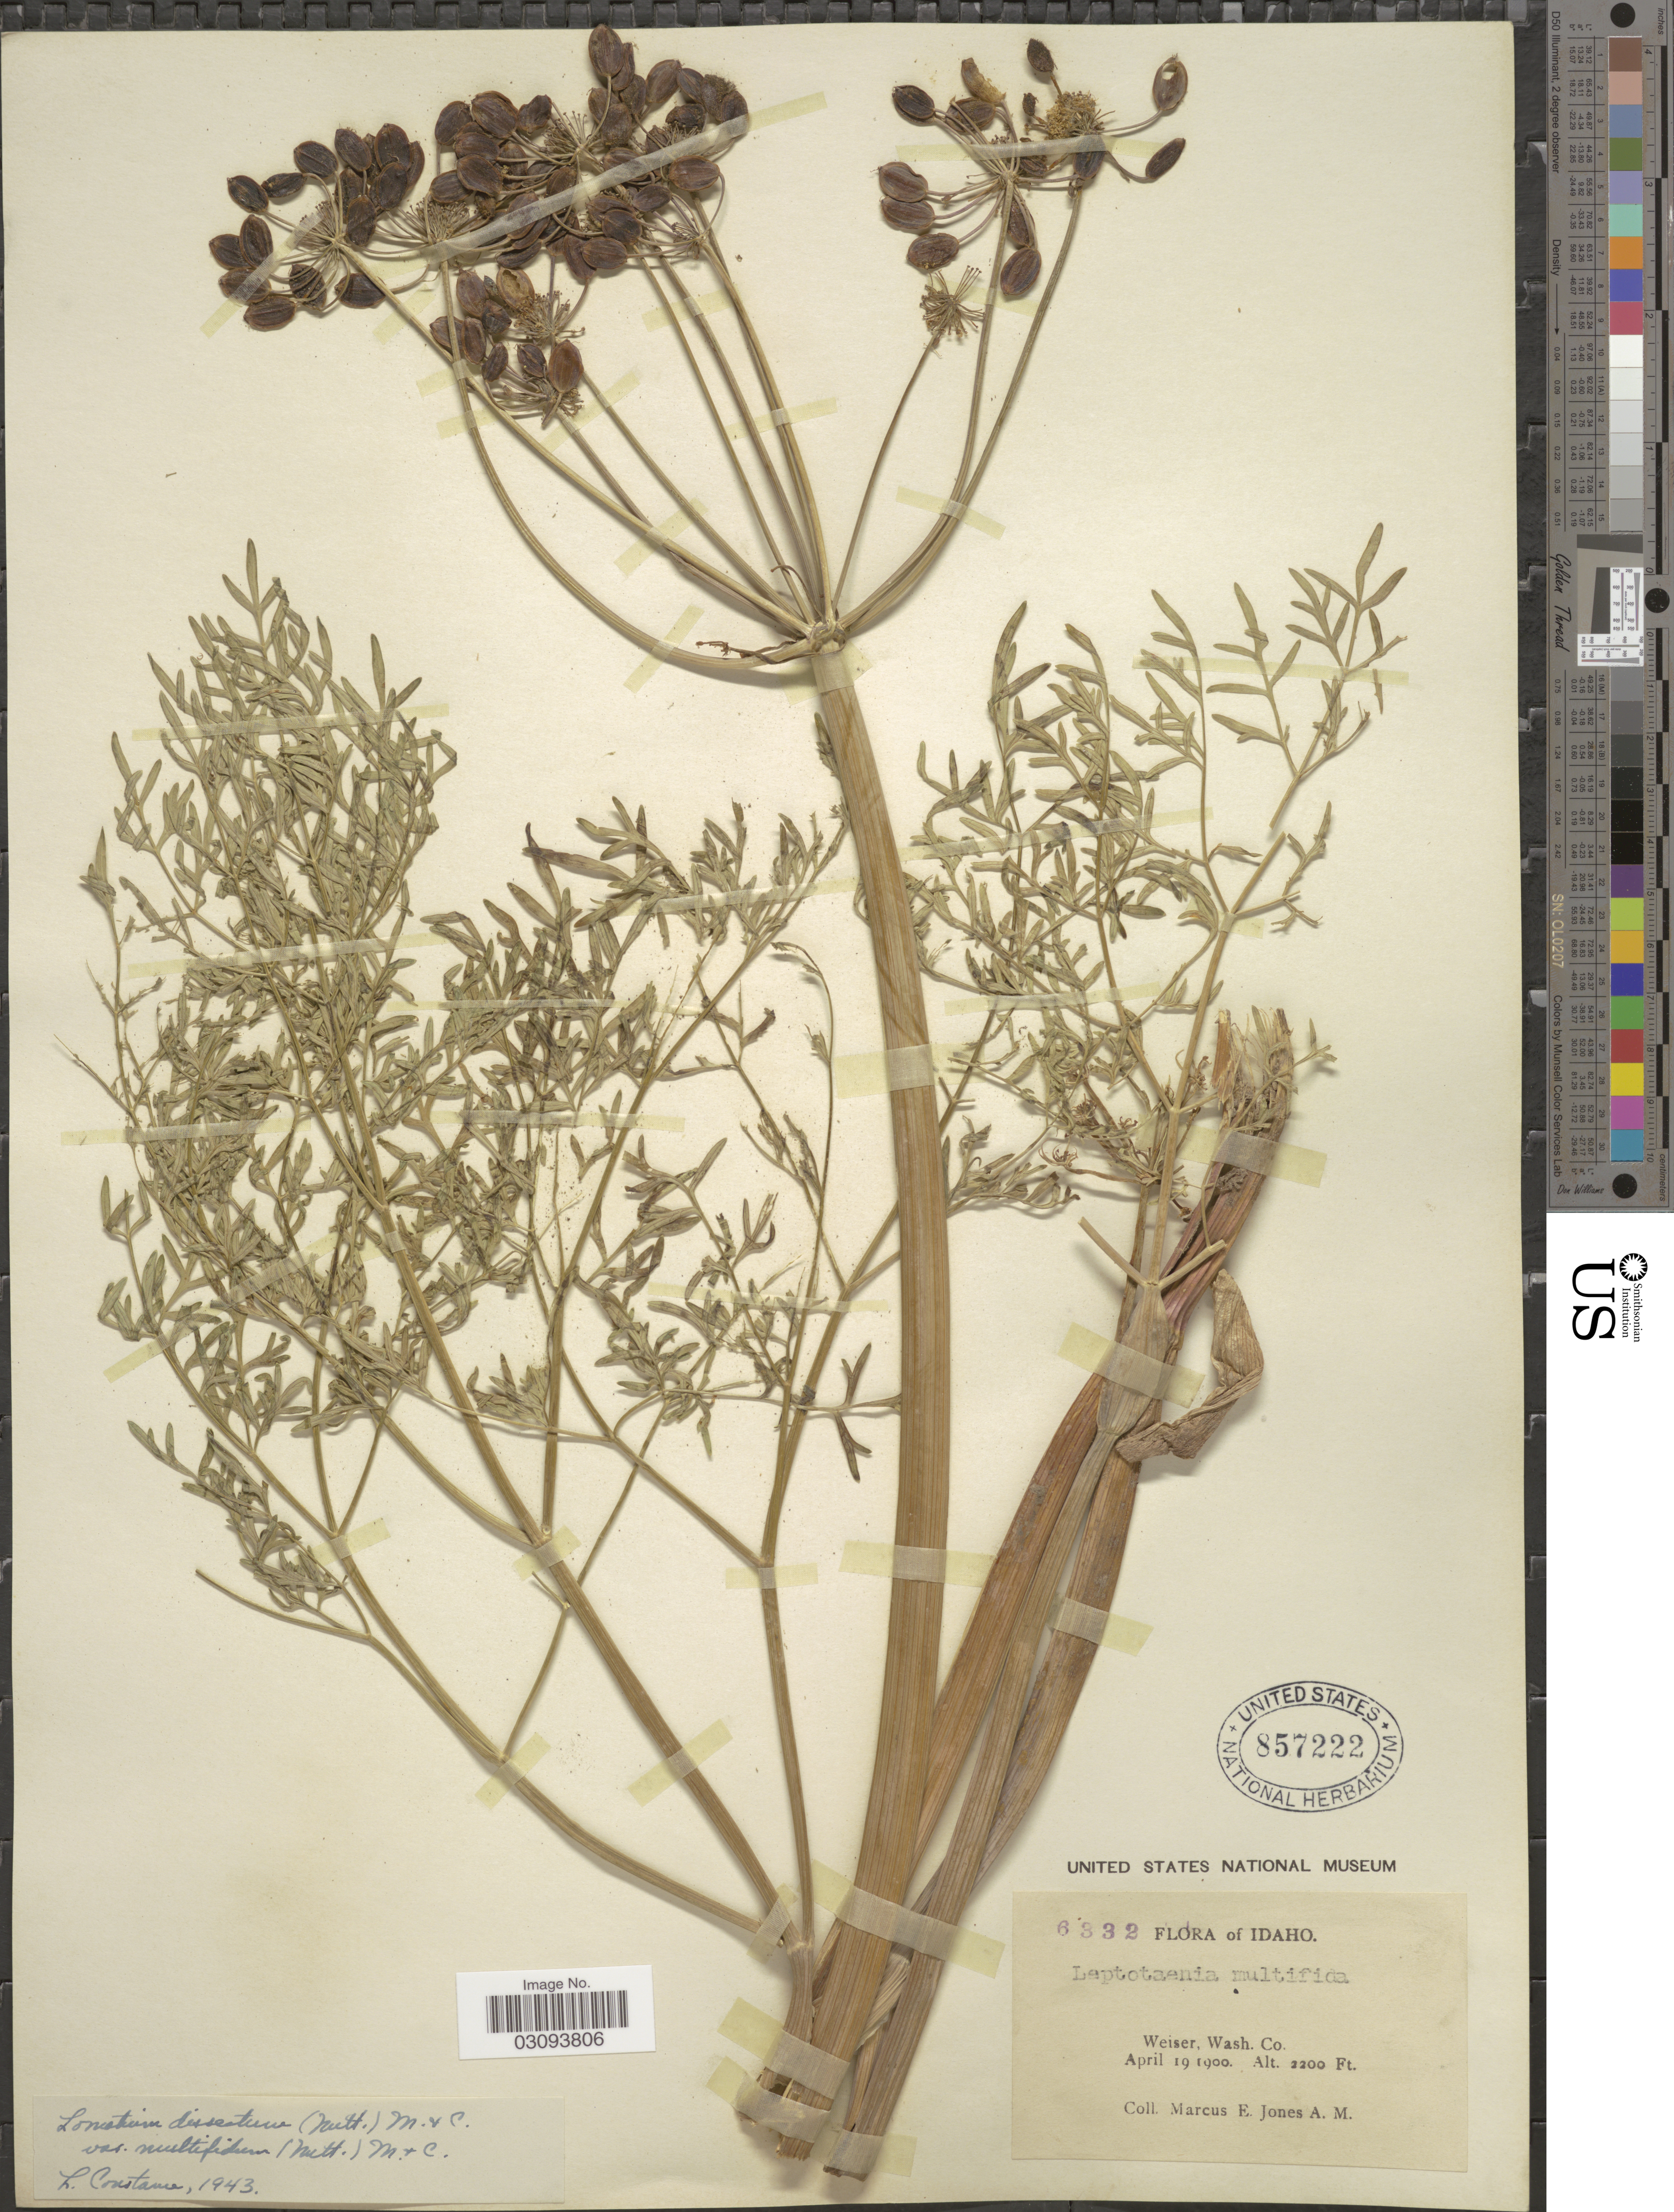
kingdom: Plantae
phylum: Tracheophyta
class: Magnoliopsida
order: Apiales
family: Apiaceae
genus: Lomatium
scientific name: Lomatium dissectum var. multifidum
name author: (Nutt.) Mathias & Constance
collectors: M. E. Jones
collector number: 6332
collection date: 1900-04-19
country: United States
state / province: Idaho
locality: Weiser, Wash Co.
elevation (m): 671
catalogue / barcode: US 857222